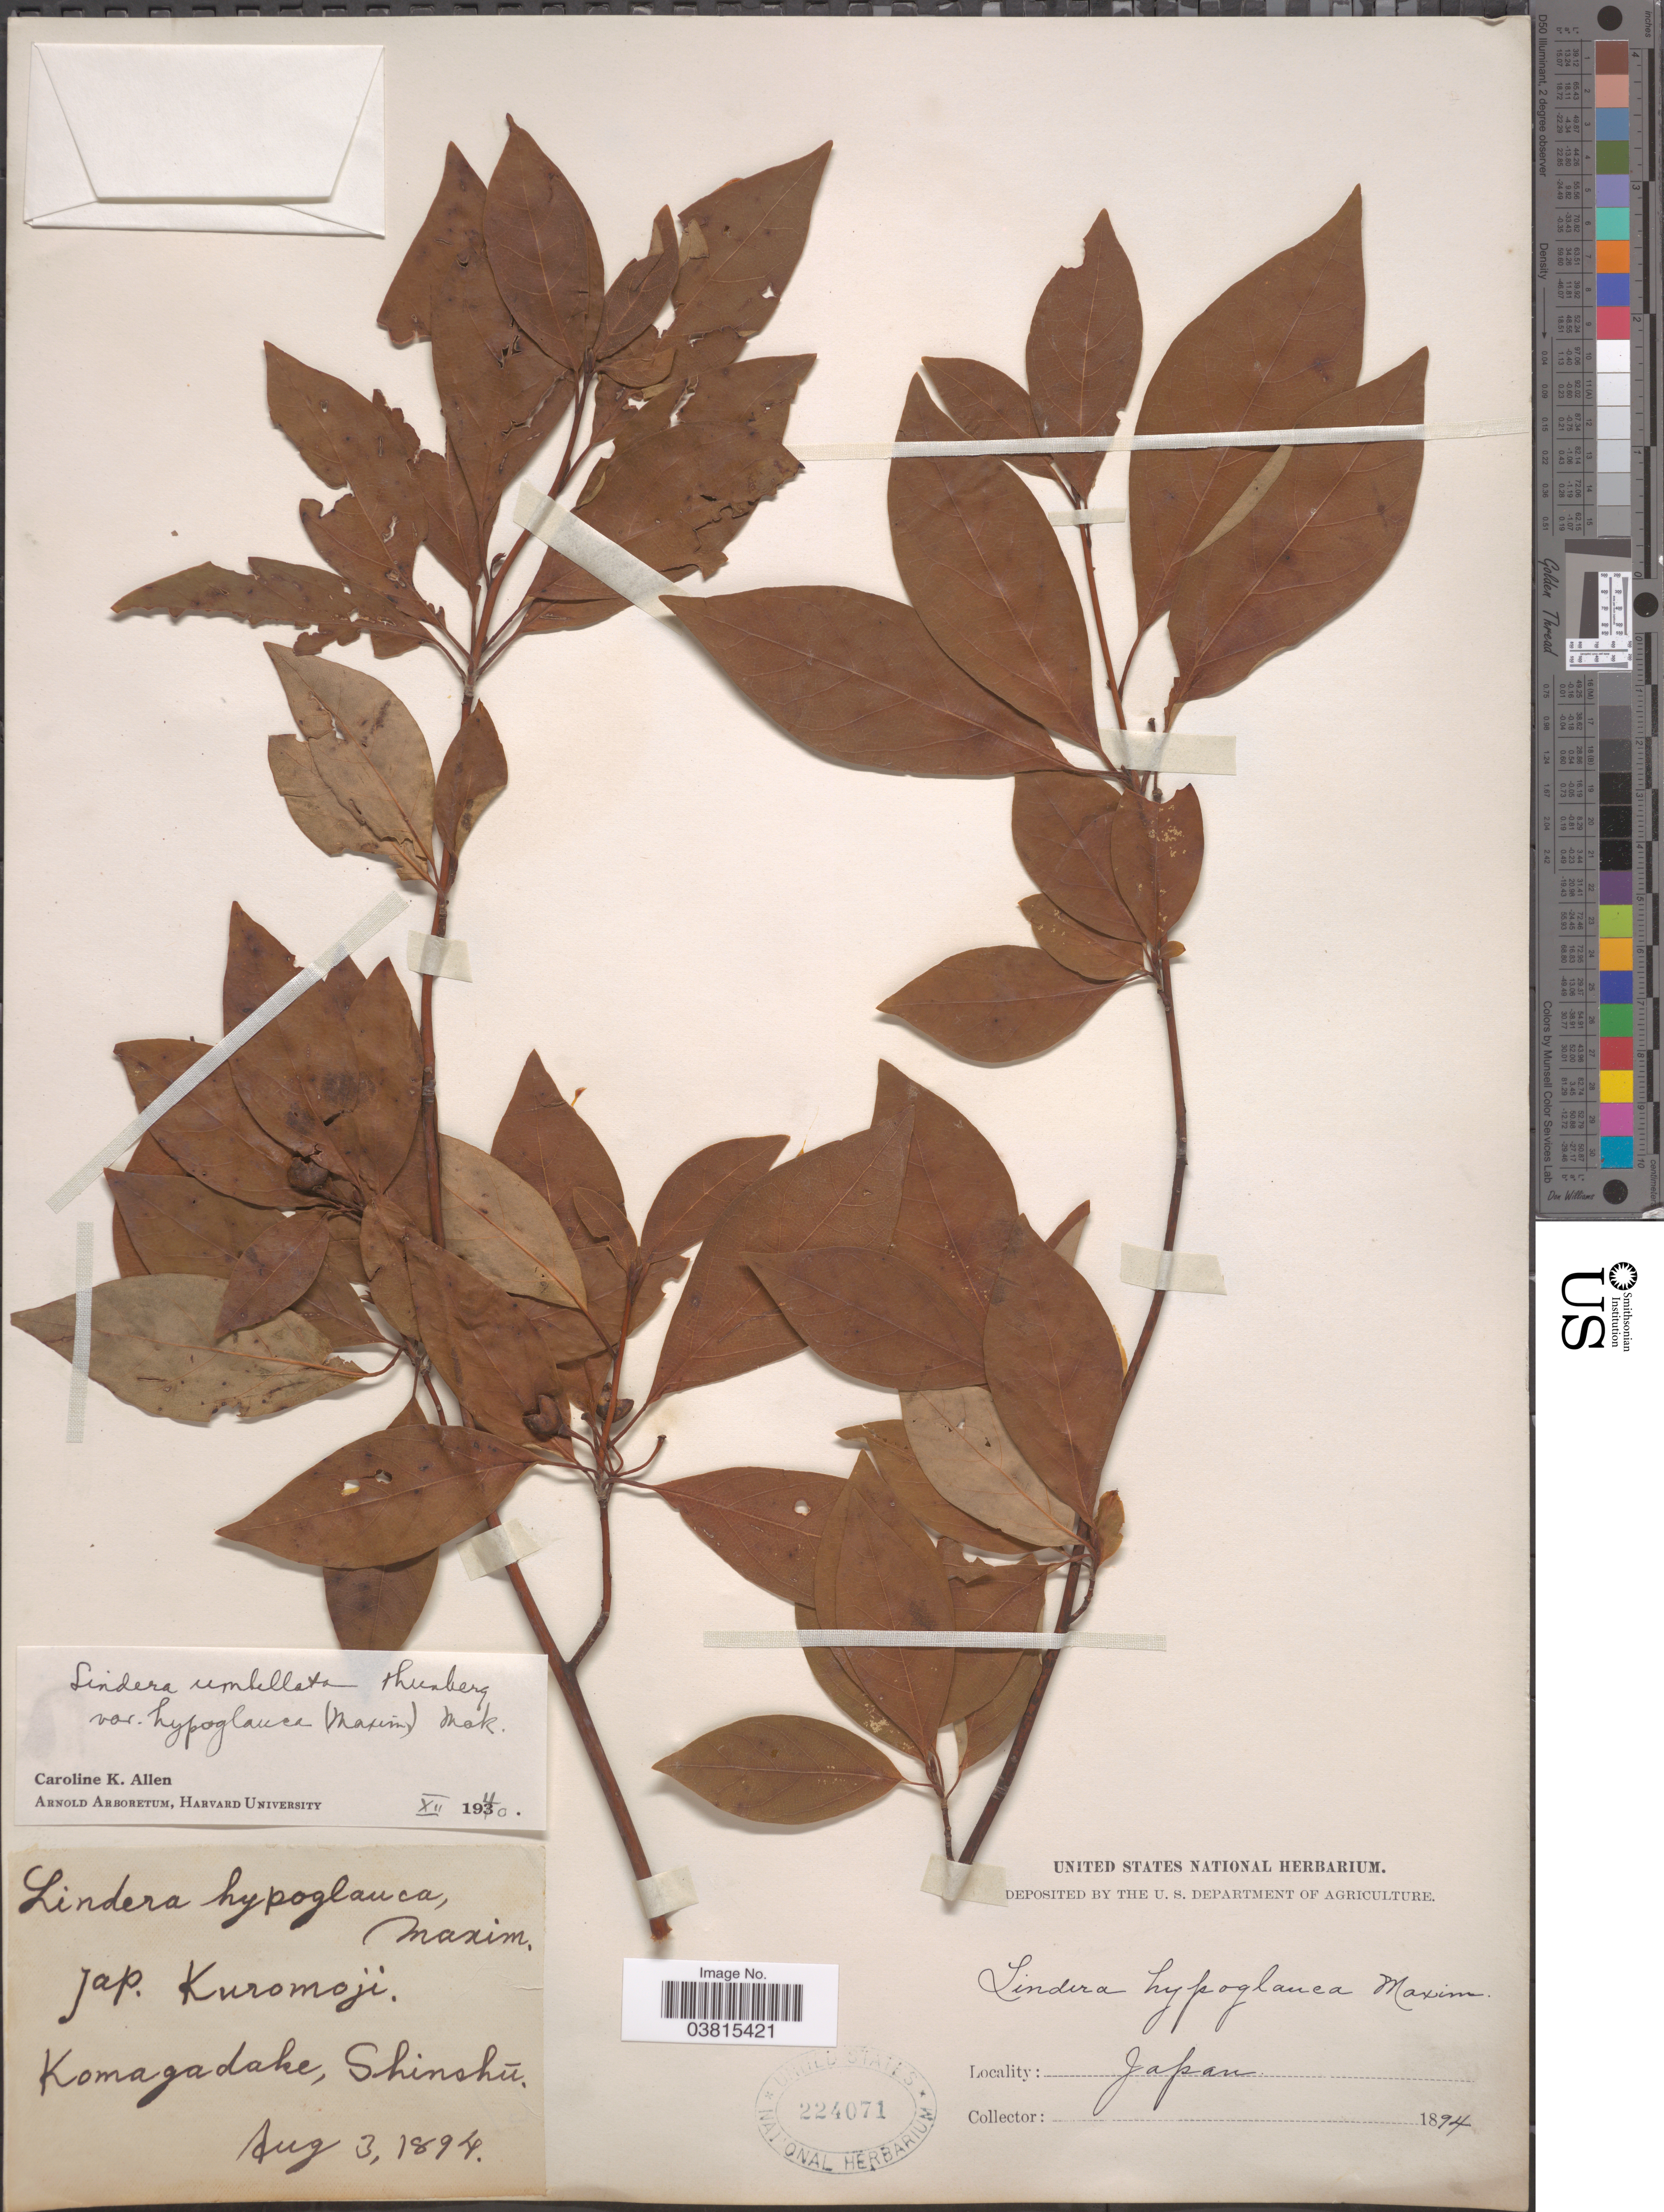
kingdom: Plantae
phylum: Tracheophyta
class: Magnoliopsida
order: Laurales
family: Lauraceae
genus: Lindera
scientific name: Lindera umbellata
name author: Thunb.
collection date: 1894-08-03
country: Japan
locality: Komagadake, Shinshū.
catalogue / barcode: US 224071